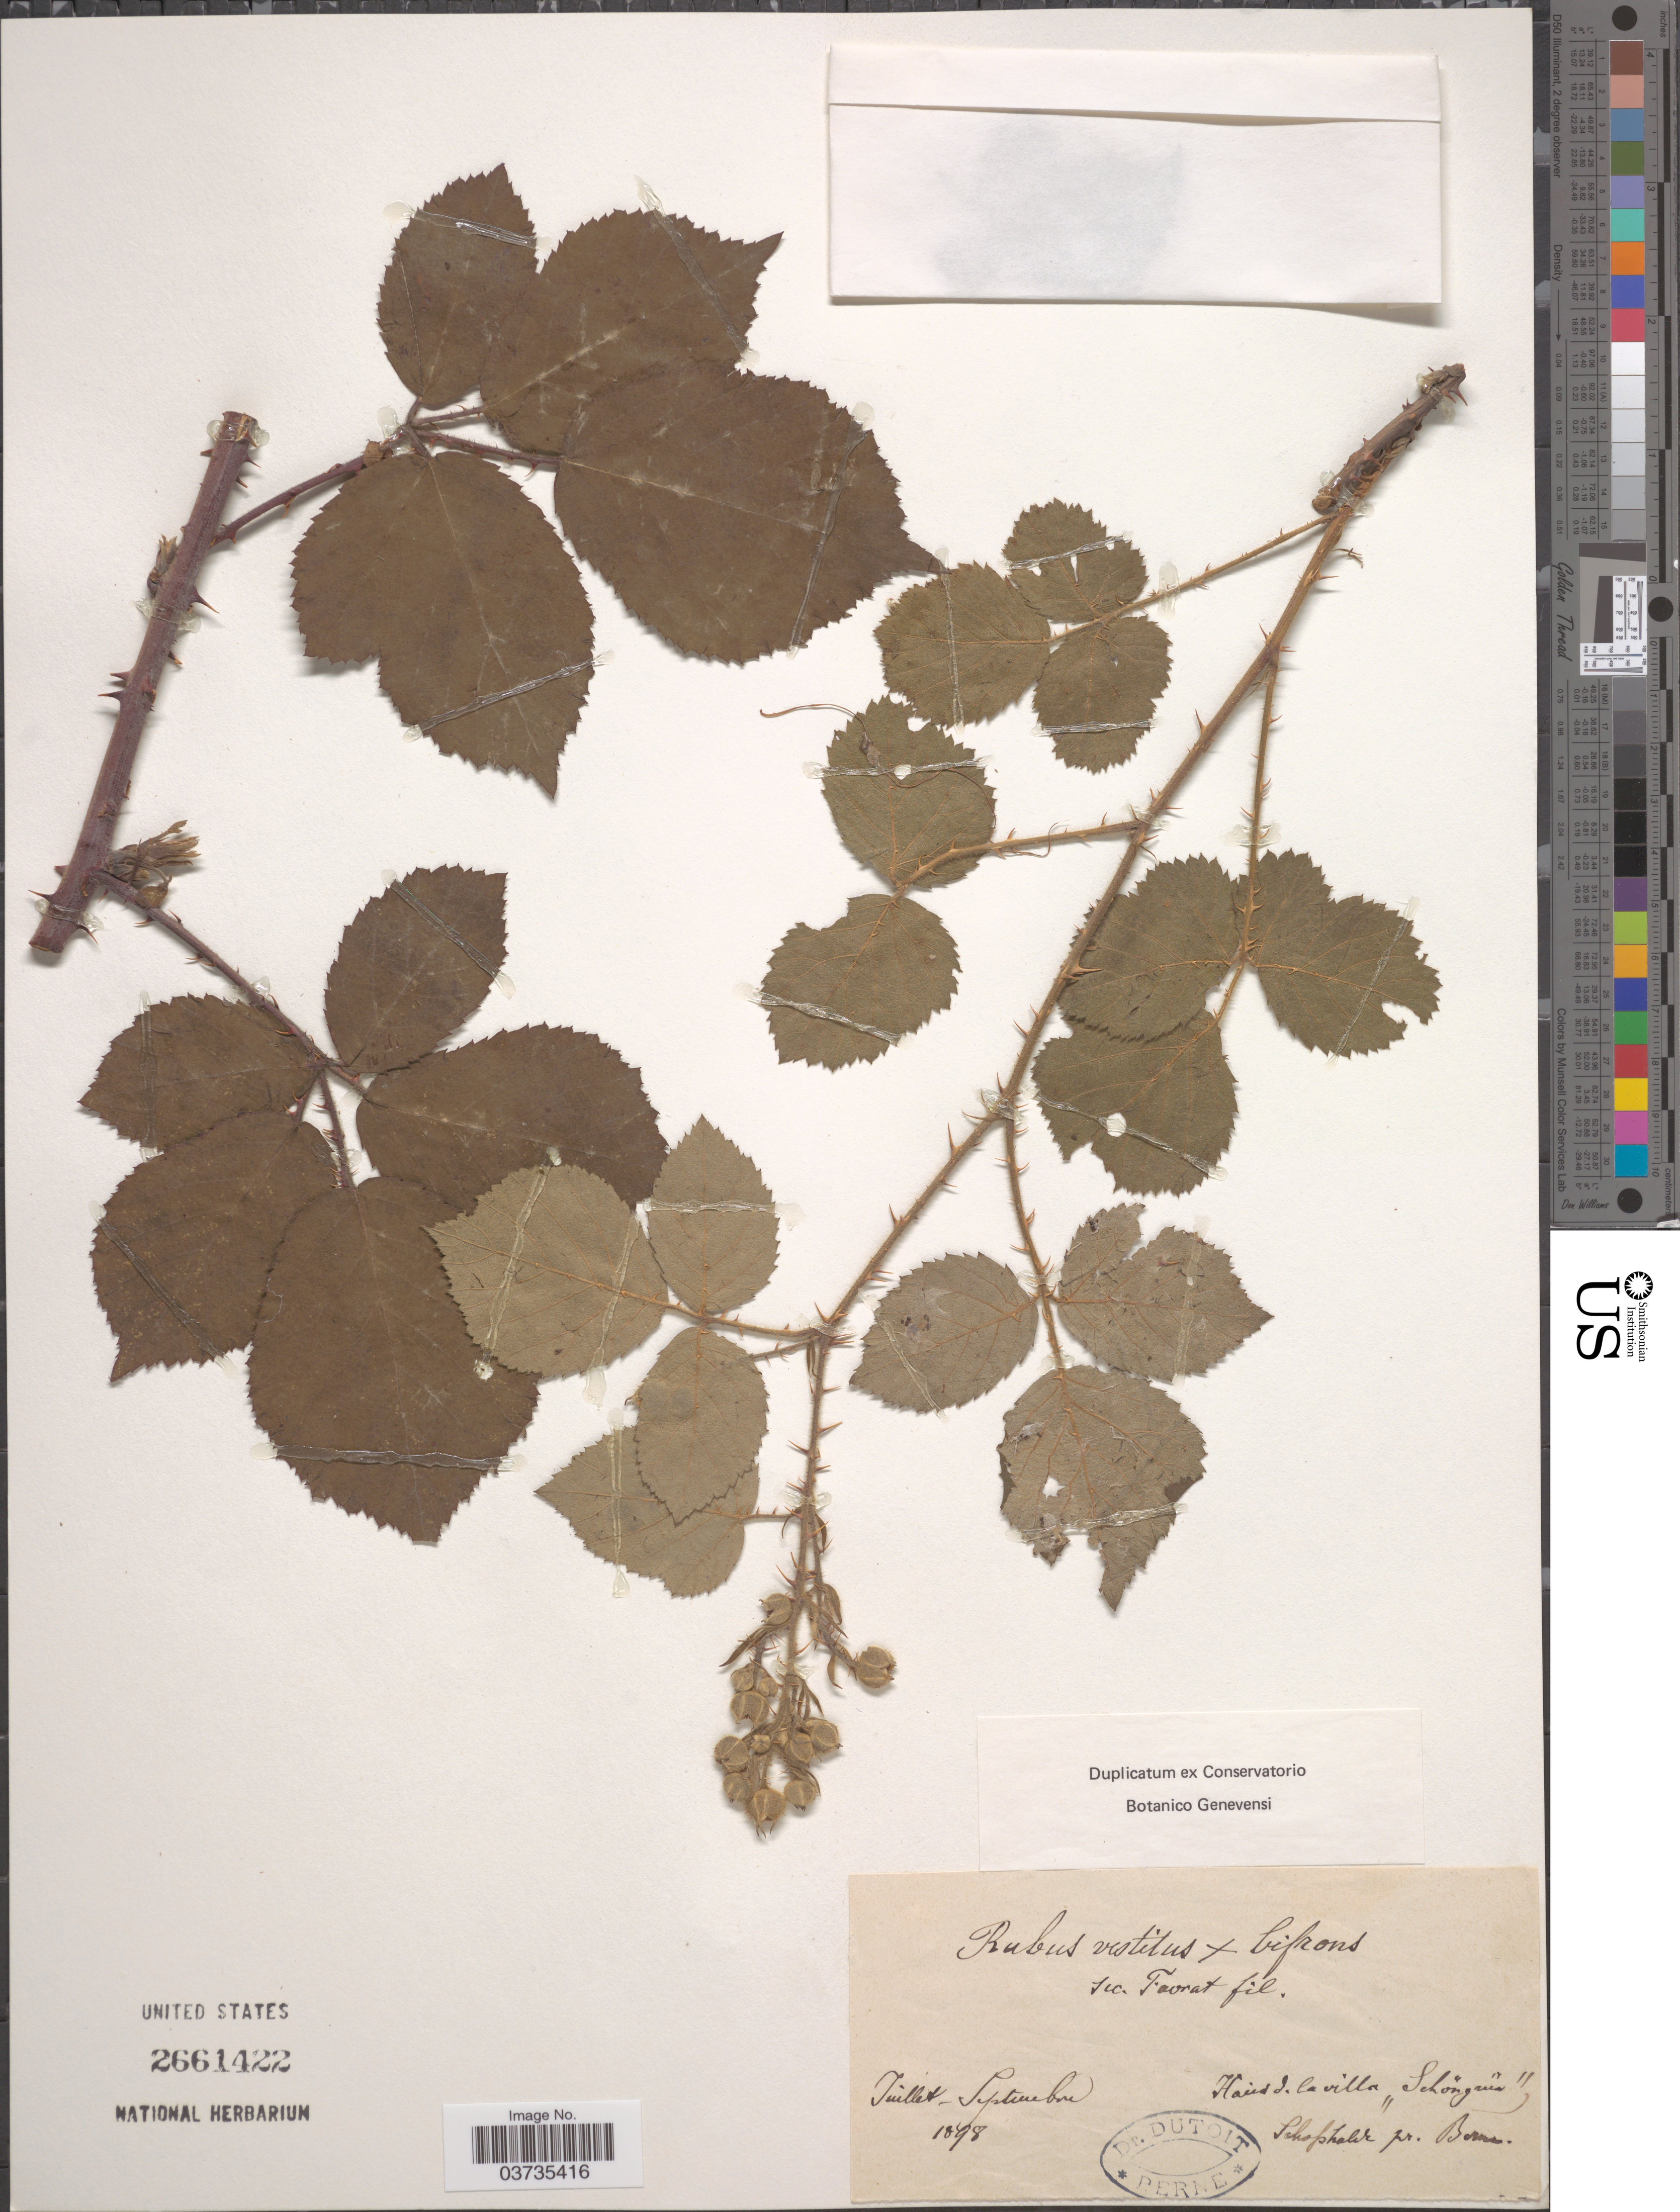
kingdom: Plantae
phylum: Tracheophyta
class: Magnoliopsida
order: Rosales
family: Rosaceae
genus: Rubus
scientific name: Rubus sp.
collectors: Dutoit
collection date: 1898-07/1898-09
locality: Haies d. la villa "Schlöngrün" Schophalde pr. Berne. [interpreted]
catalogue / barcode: US 2661422